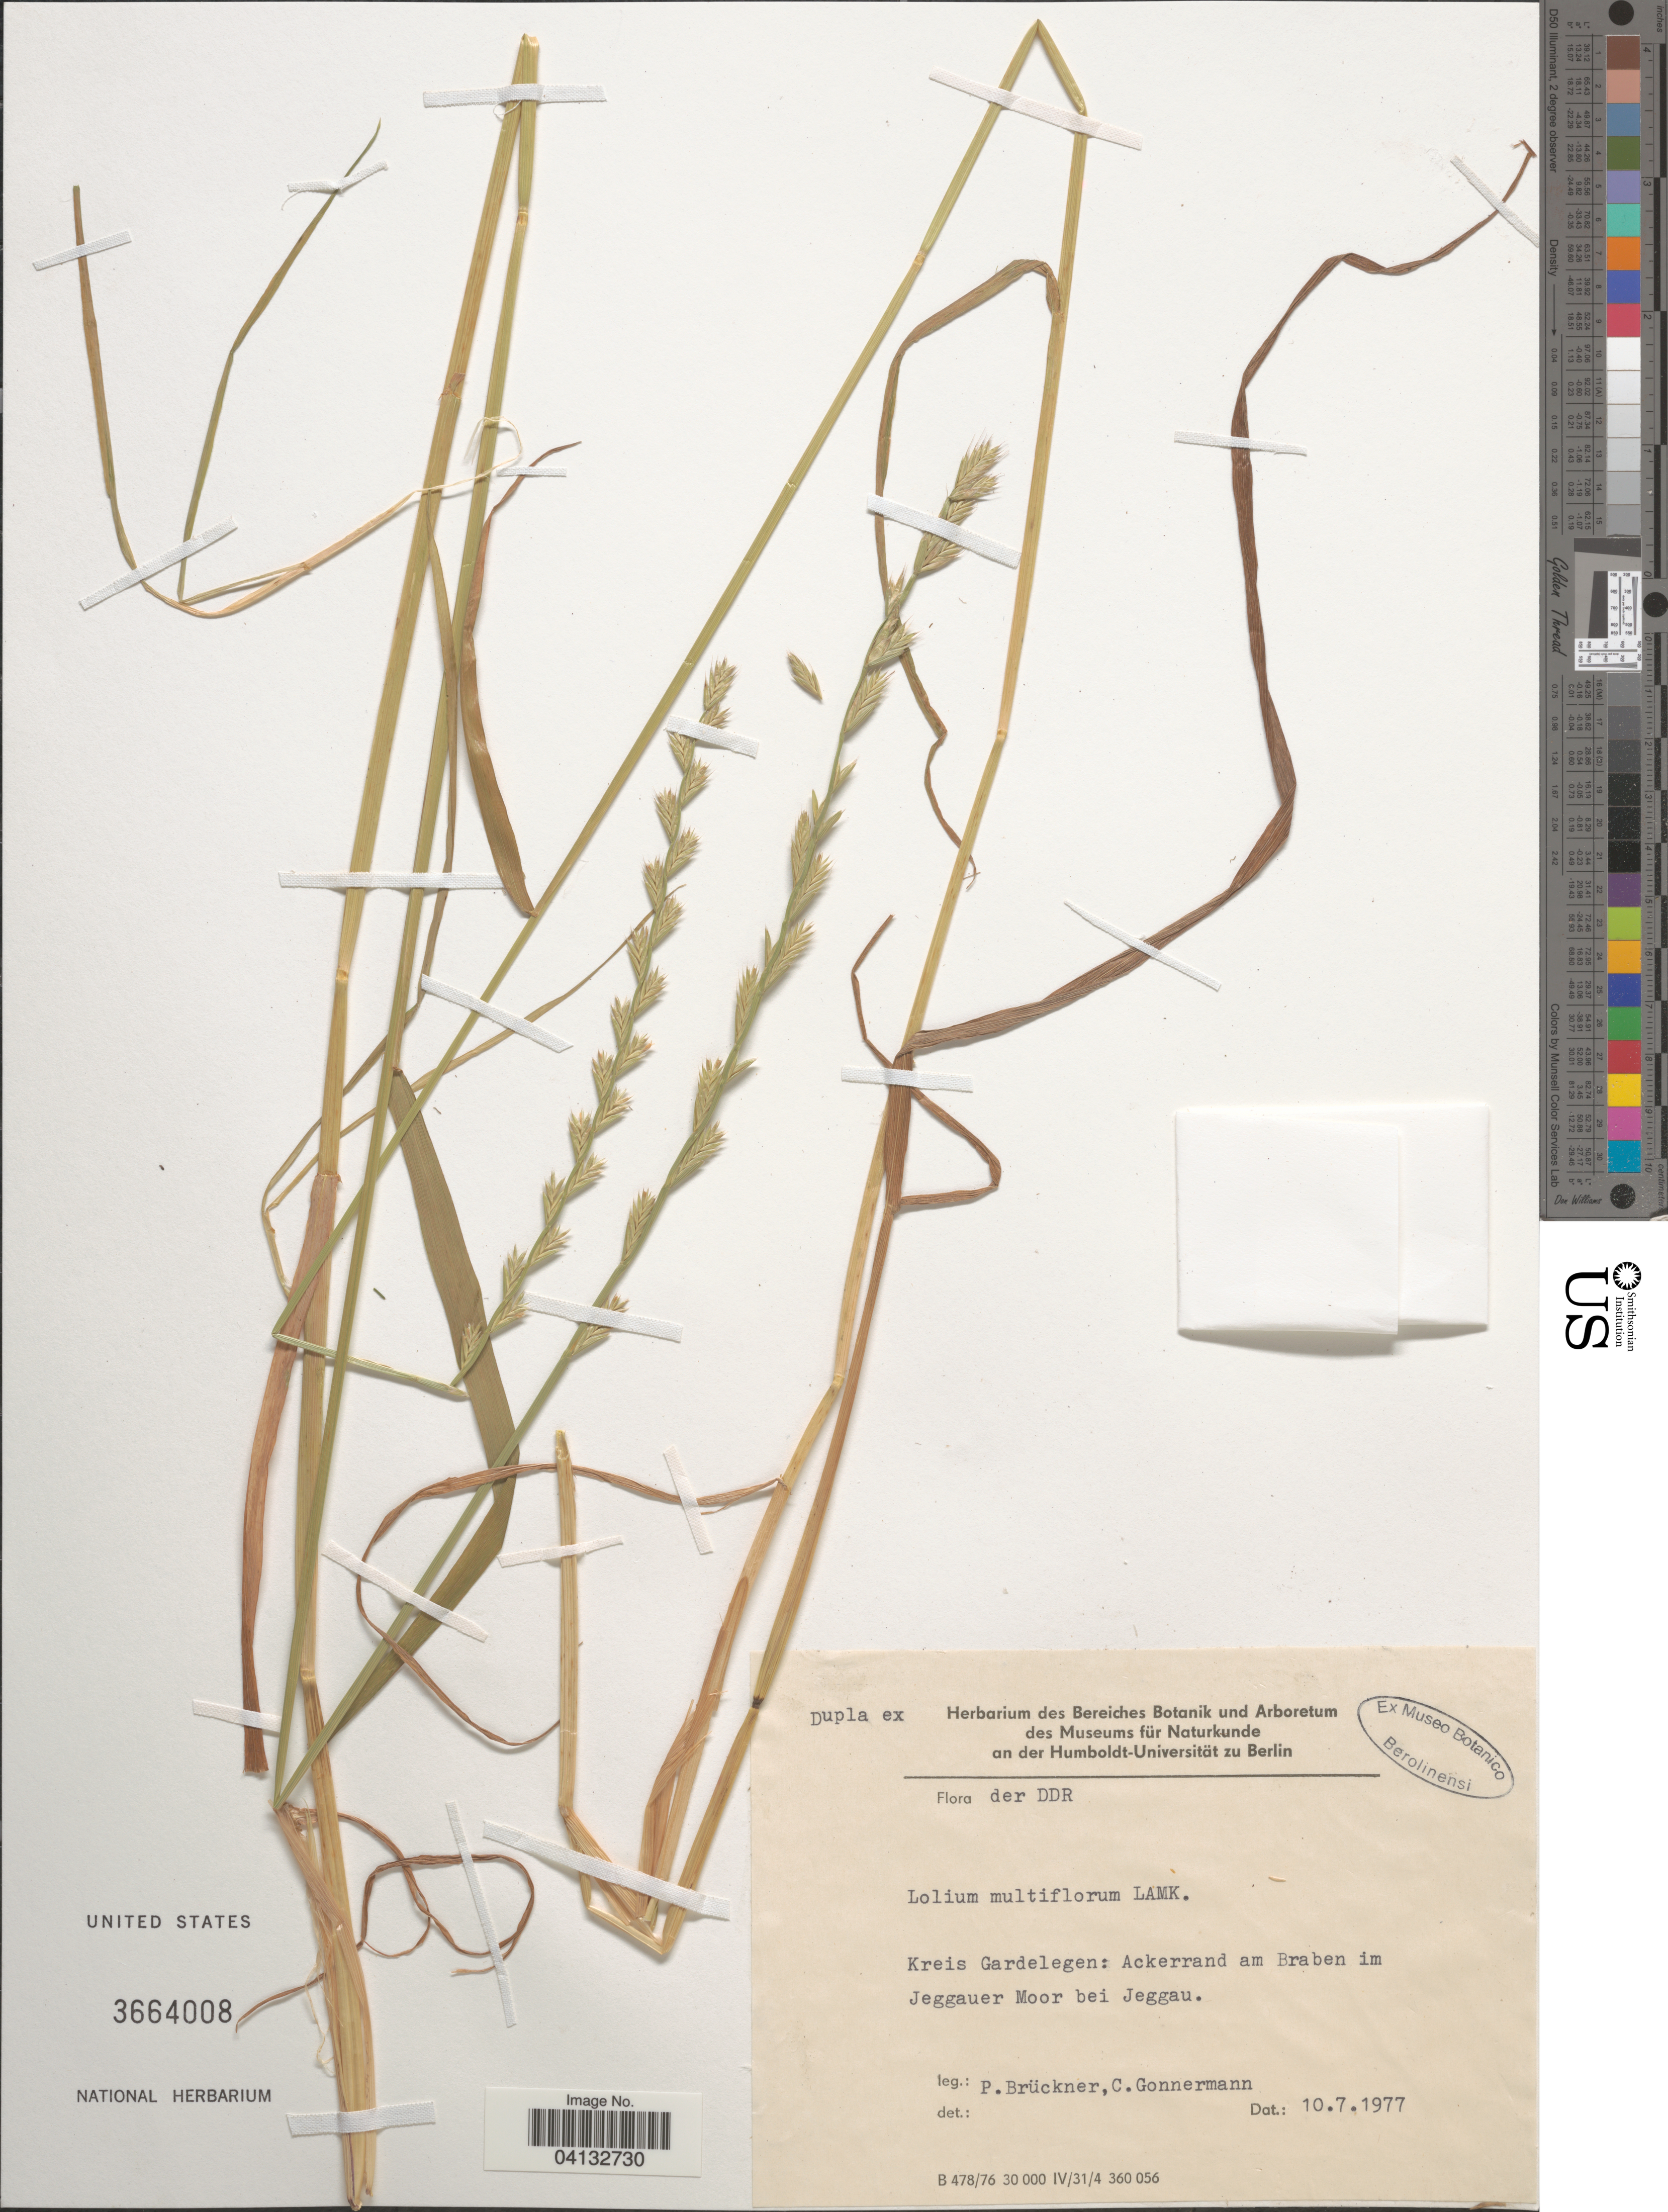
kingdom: Plantae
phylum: Tracheophyta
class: Liliopsida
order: Poales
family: Poaceae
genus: Lolium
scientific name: Lolium multiflorum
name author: Lam.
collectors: P. Brückner & C. Gonnermann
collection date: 1977-07-10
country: Germany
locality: DDR. Kreis Gardelegen: Ackerrand am Braben im Jeggauer Moor bei Jeggau.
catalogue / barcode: US 3664008